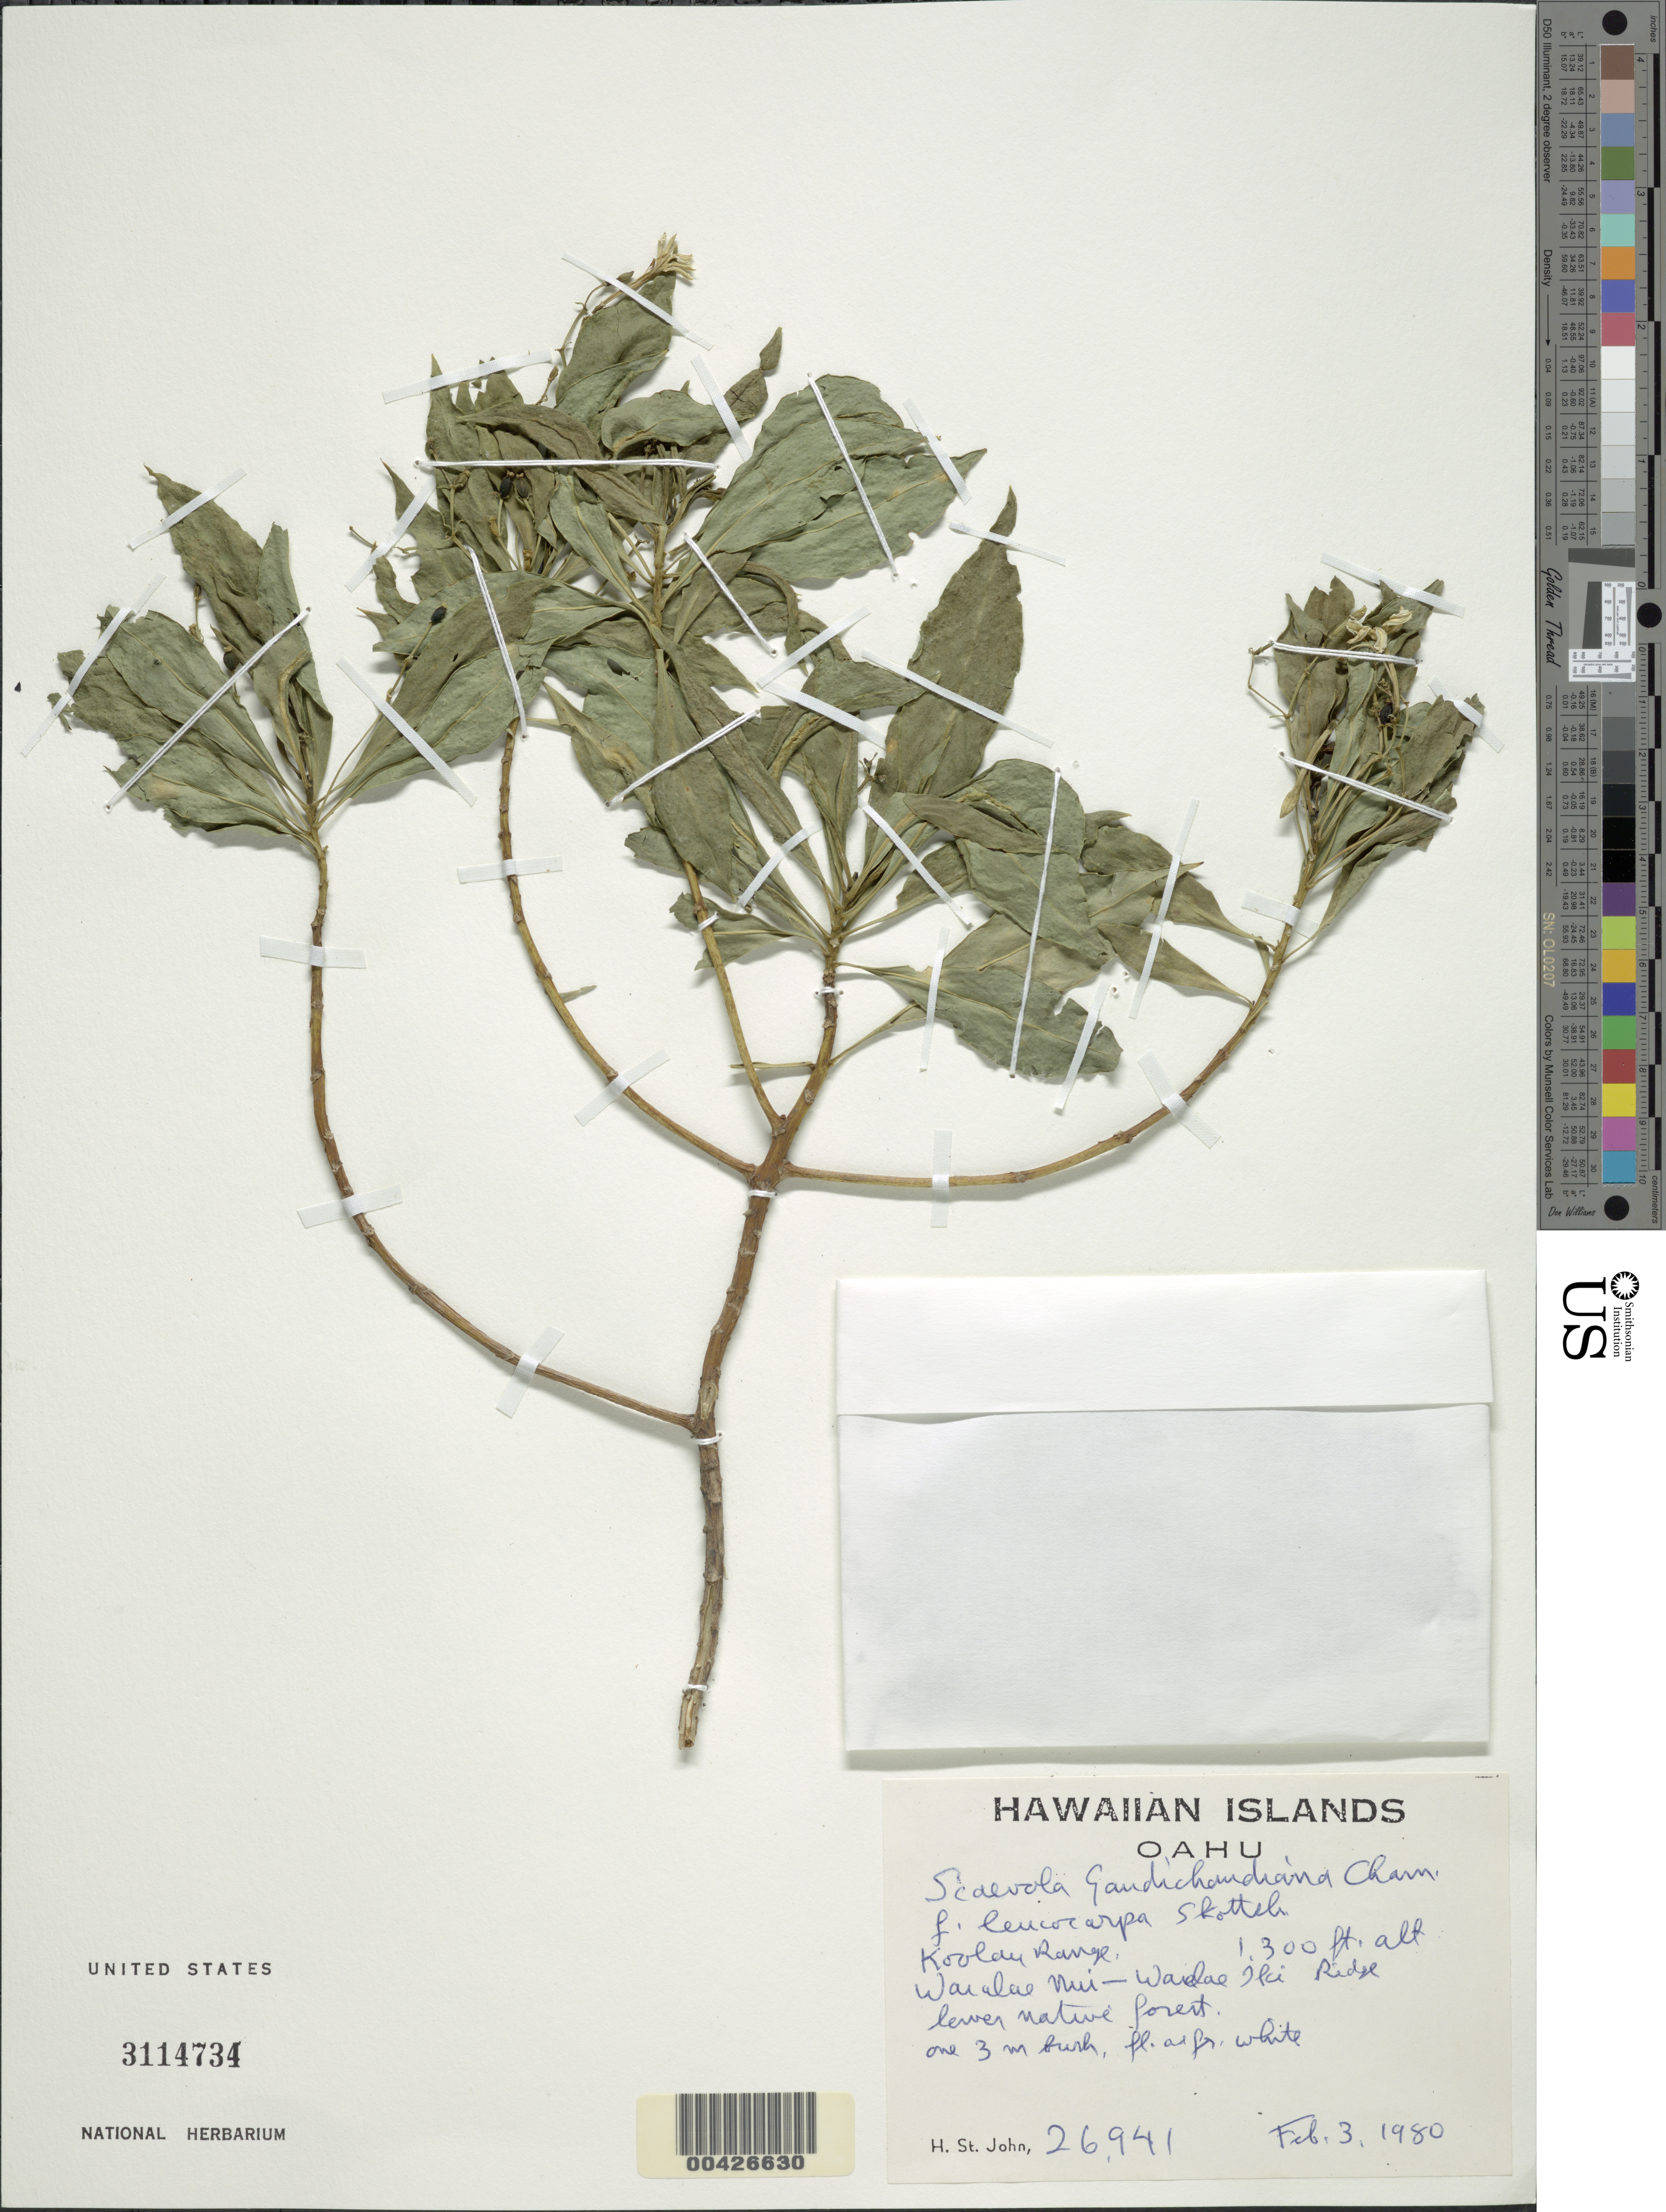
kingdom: Plantae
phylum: Tracheophyta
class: Magnoliopsida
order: Asterales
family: Goodeniaceae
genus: Scaevola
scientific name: Scaevola gaudichaudiana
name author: Cham.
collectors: H. St. John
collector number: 26941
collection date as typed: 3 Feb 1980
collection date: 1980-02-03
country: United States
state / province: Hawaii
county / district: Honolulu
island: Oahu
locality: Koolau Range, Waialae Nui - Waialae Iki Ridge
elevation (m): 396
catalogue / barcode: US 3114734